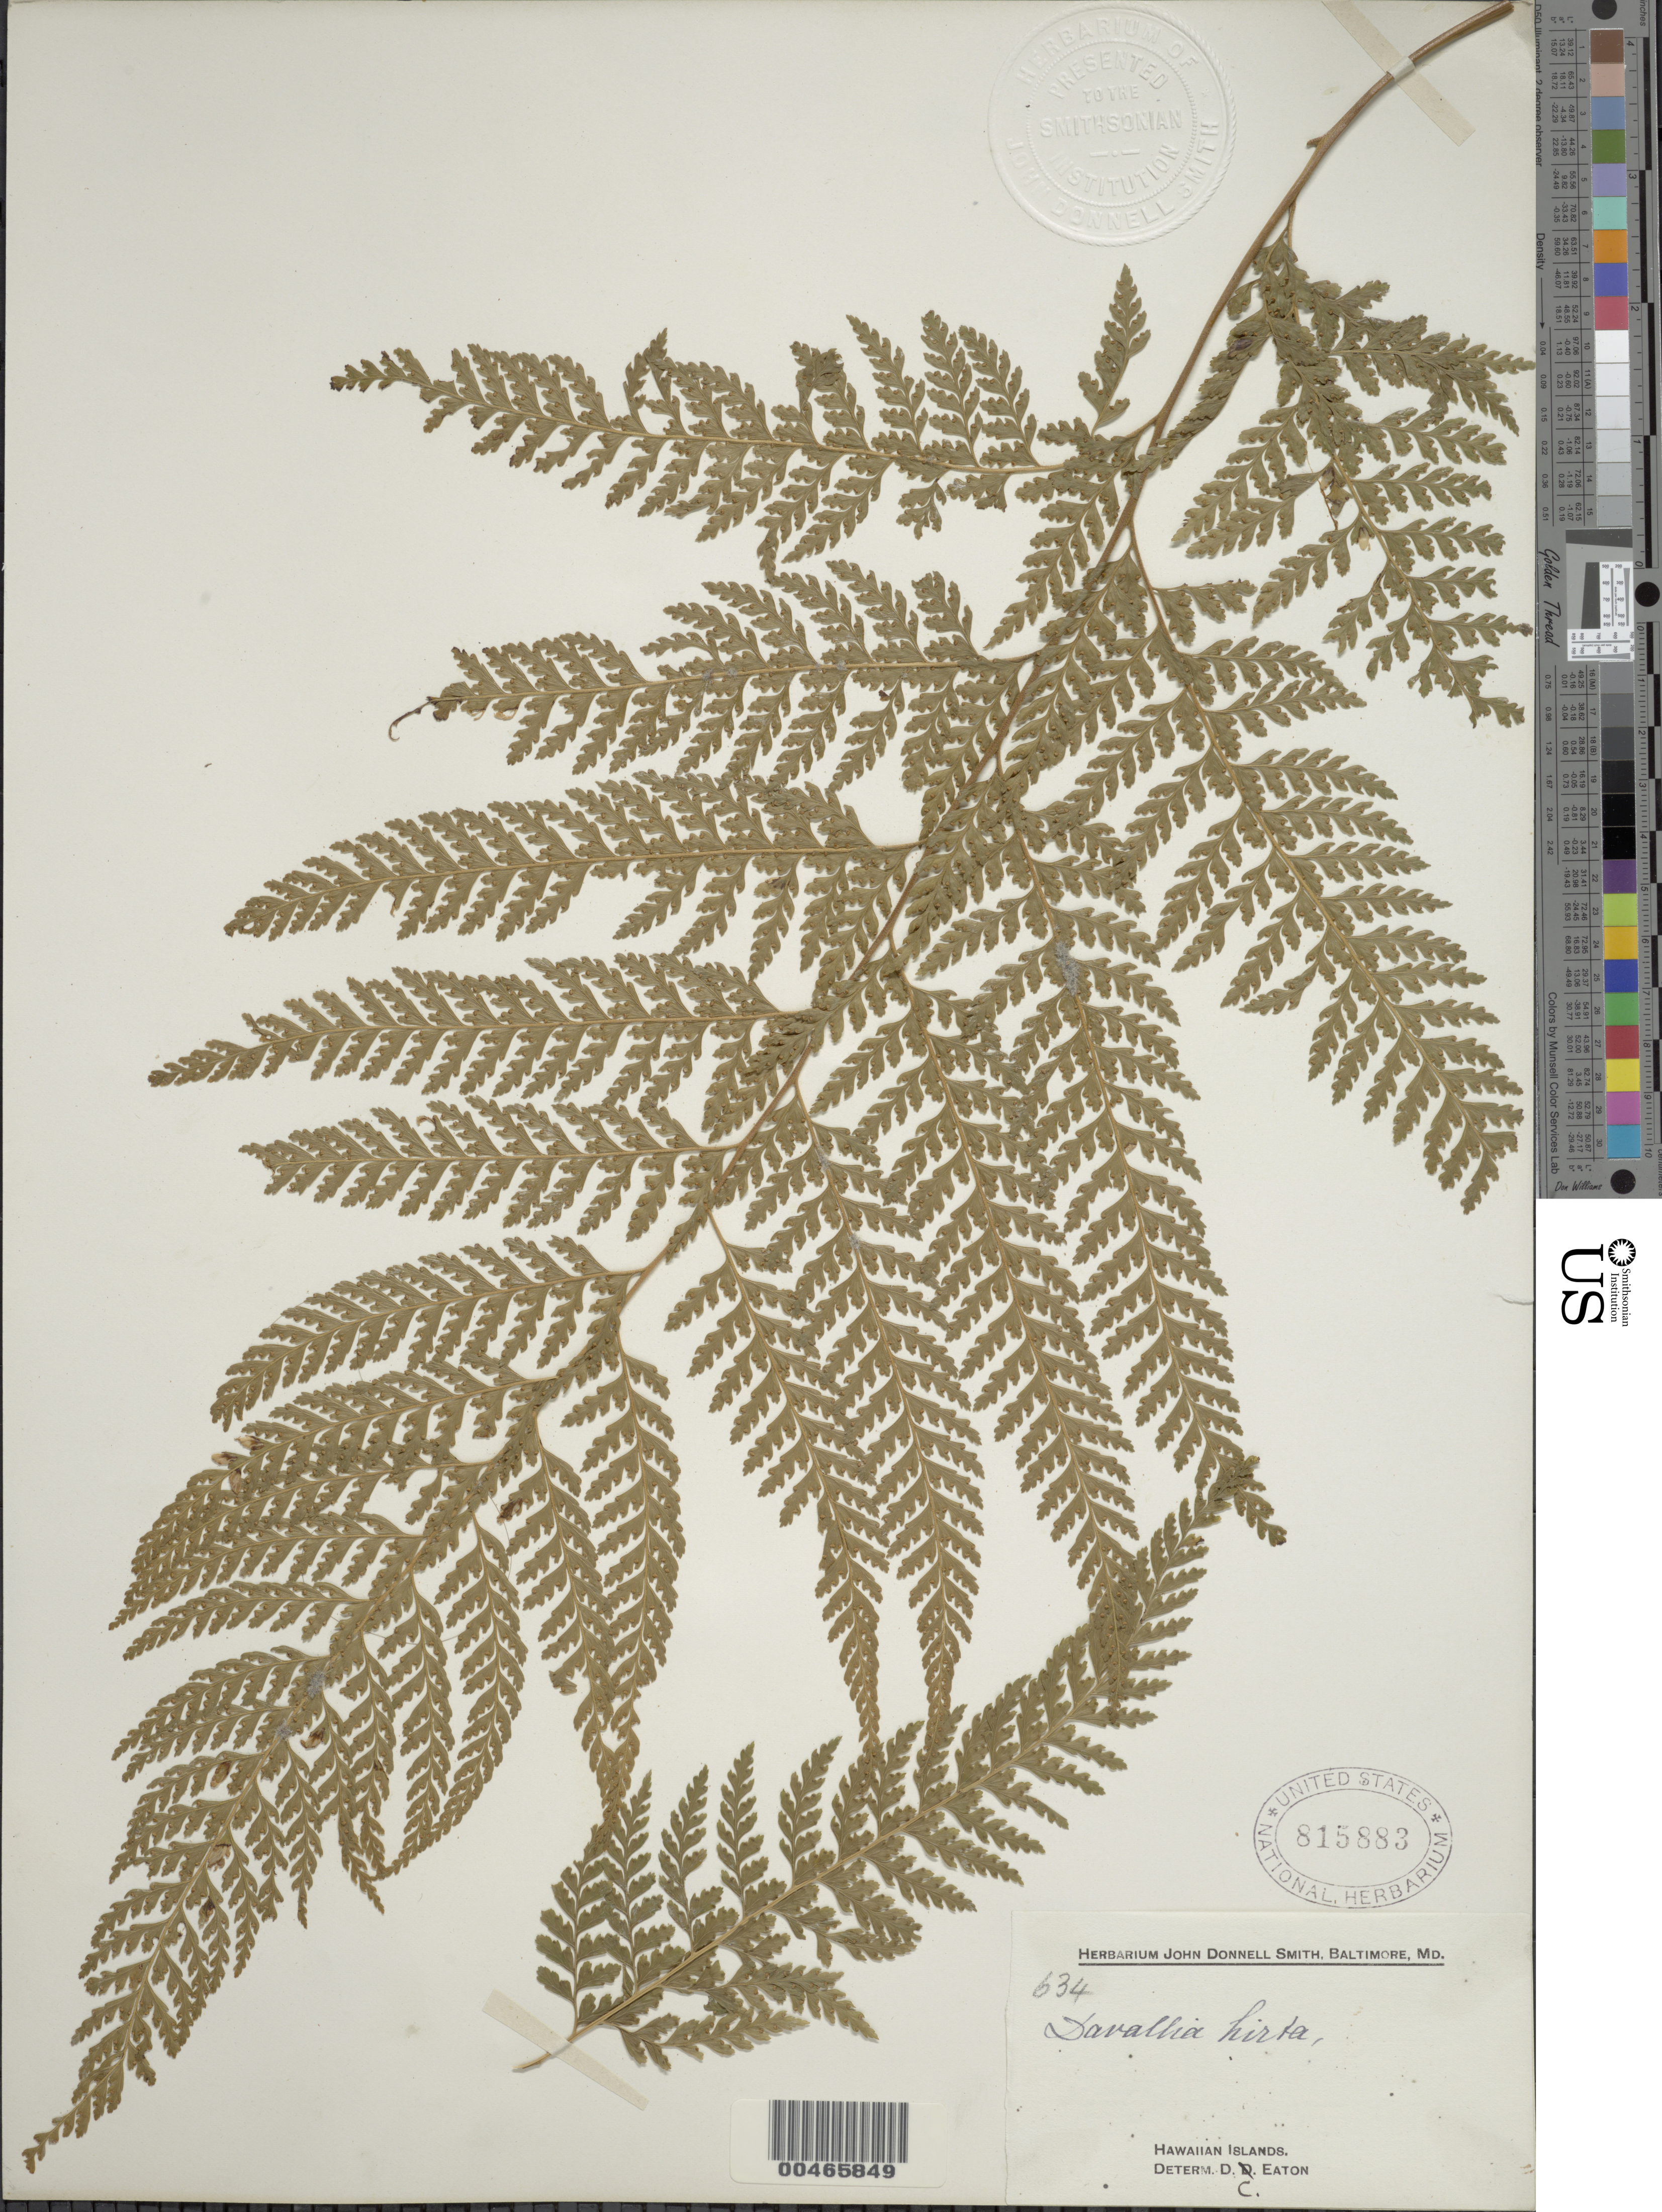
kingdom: Plantae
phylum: Tracheophyta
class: Polypodiopsida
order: Polypodiales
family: Dennstaedtiaceae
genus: Microlepia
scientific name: Microlepia strigosa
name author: (Thunb.) J. Presl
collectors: J. Donnell Smith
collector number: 634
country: United States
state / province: Hawaii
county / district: Hawaii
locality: Hawaiian Islands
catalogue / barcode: US 815883